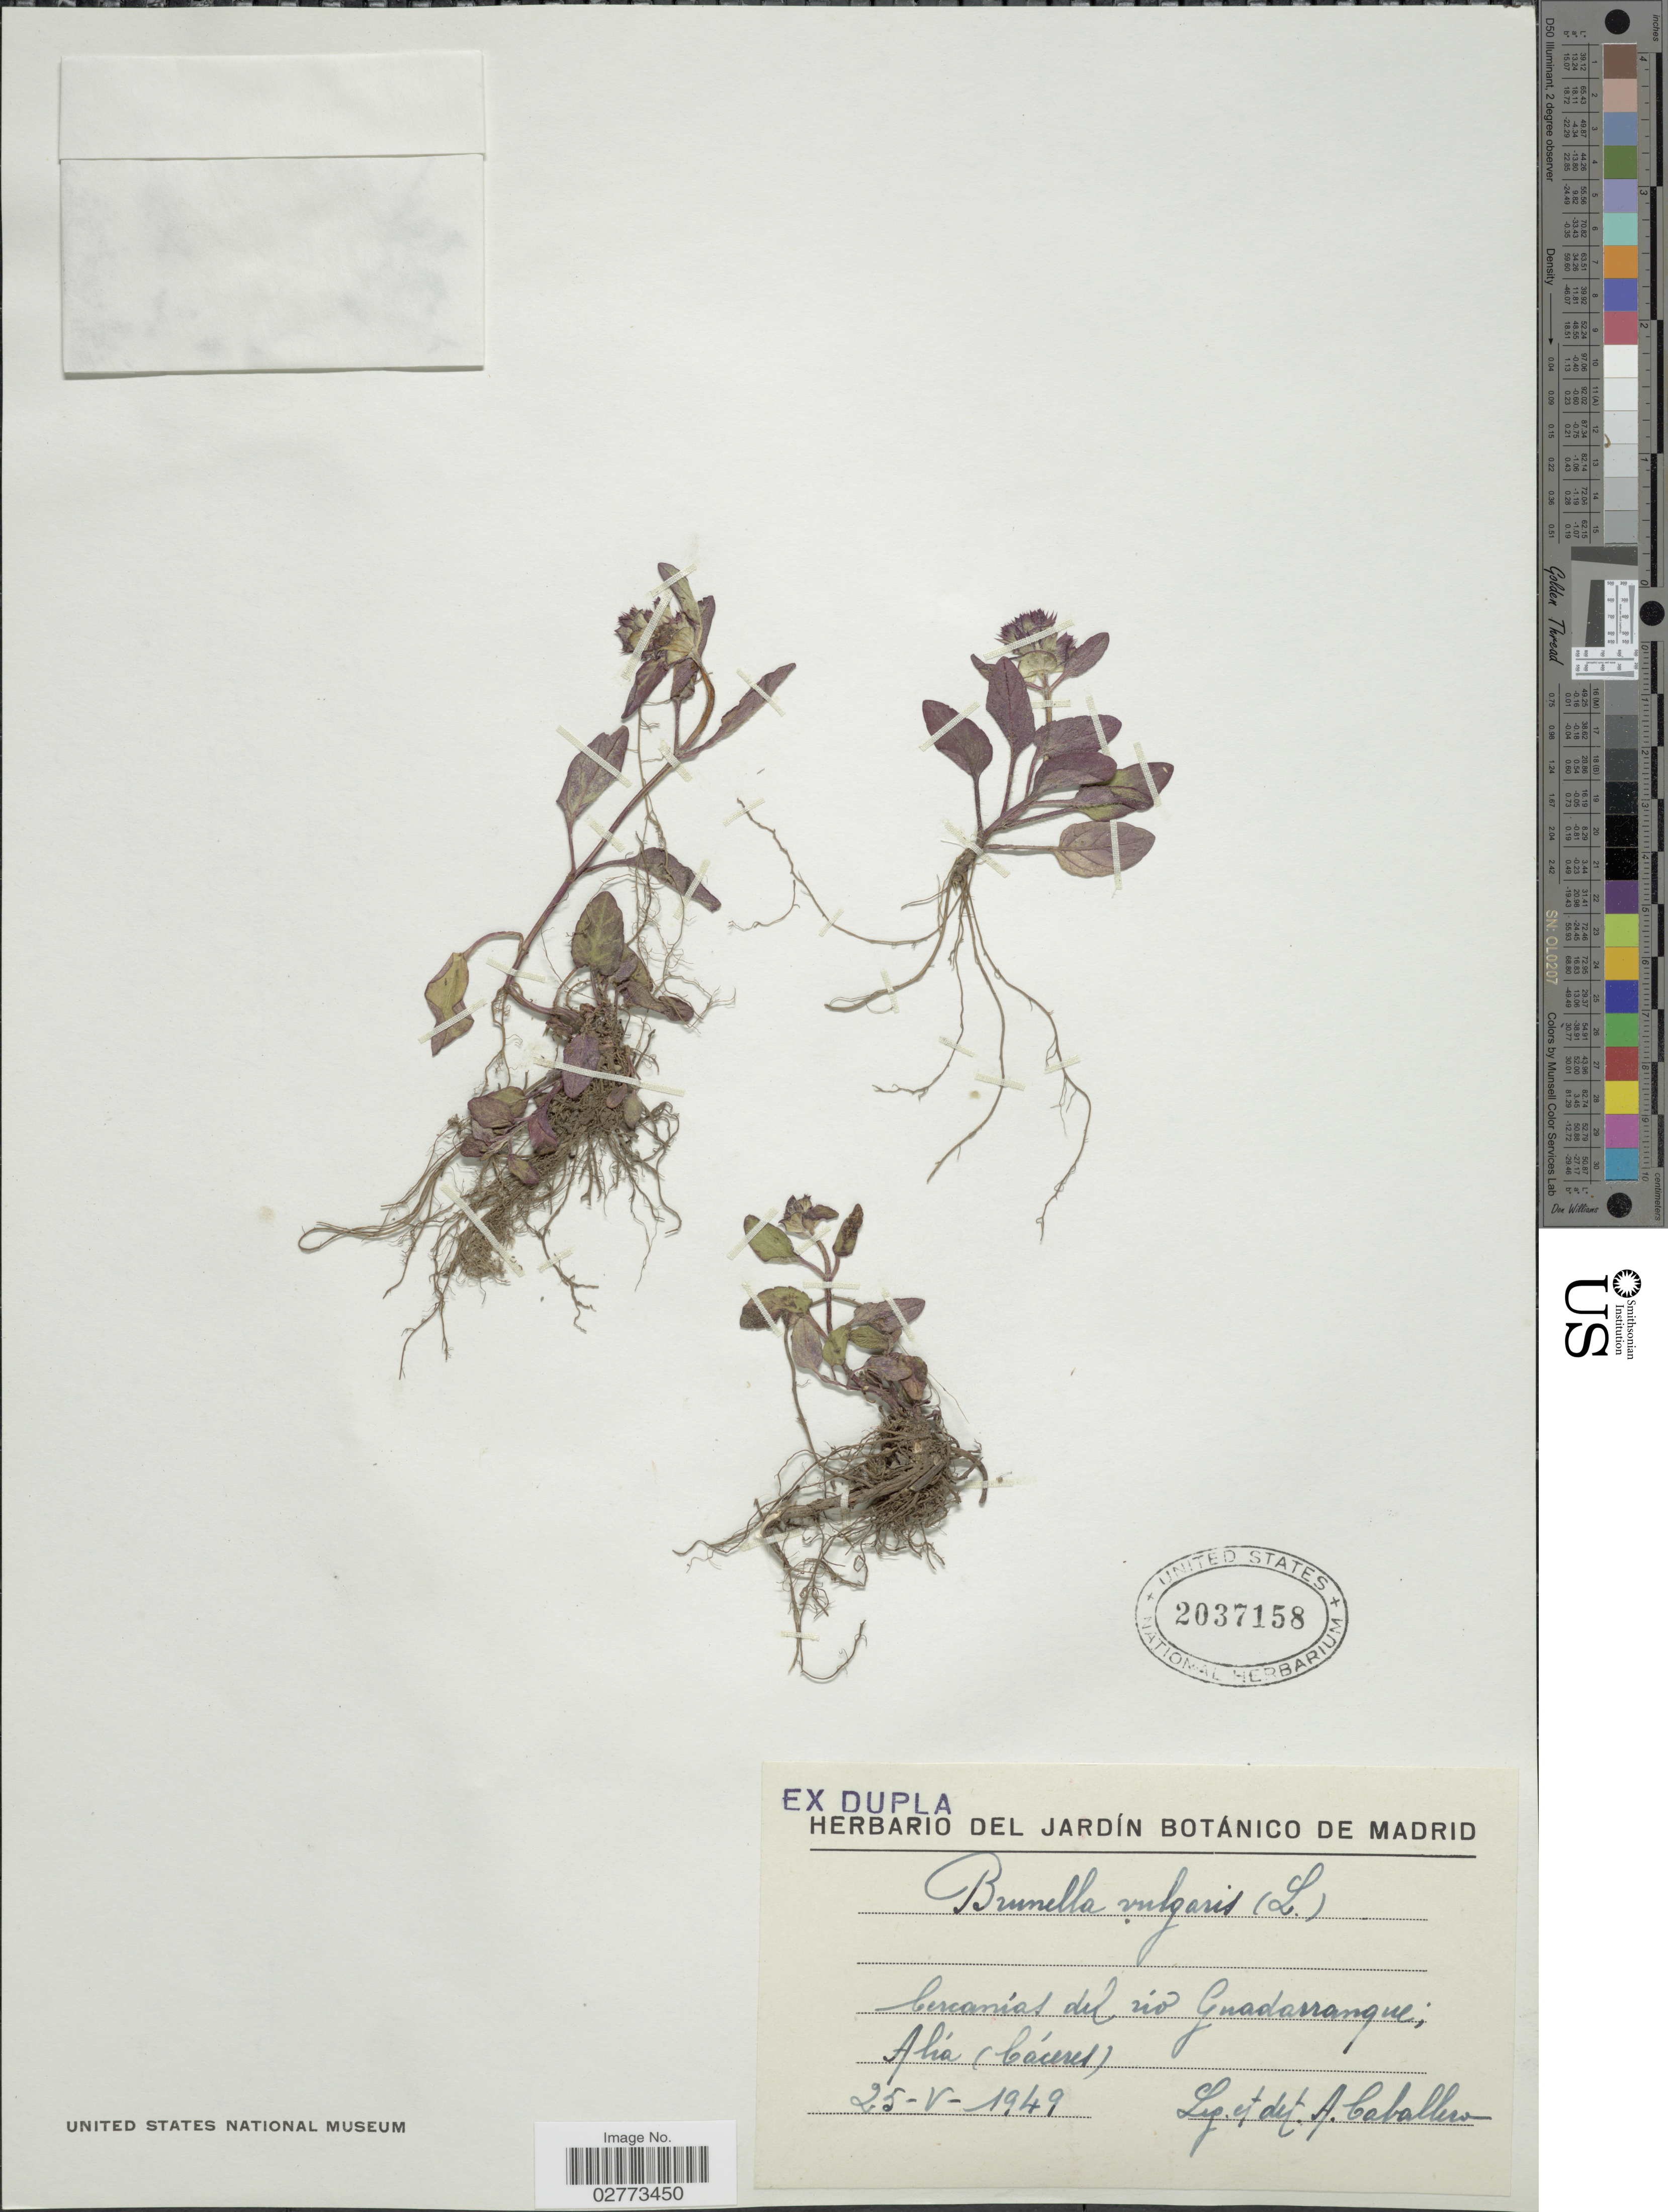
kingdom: Plantae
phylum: Tracheophyta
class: Magnoliopsida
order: Lamiales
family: Lamiaceae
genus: Prunella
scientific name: Prunella vulgaris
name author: L.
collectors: A. Caballero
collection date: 1949-05-25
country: Spain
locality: Cercanías del rio Guadarranque; Ahá (Cáceres).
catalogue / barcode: US 2037158